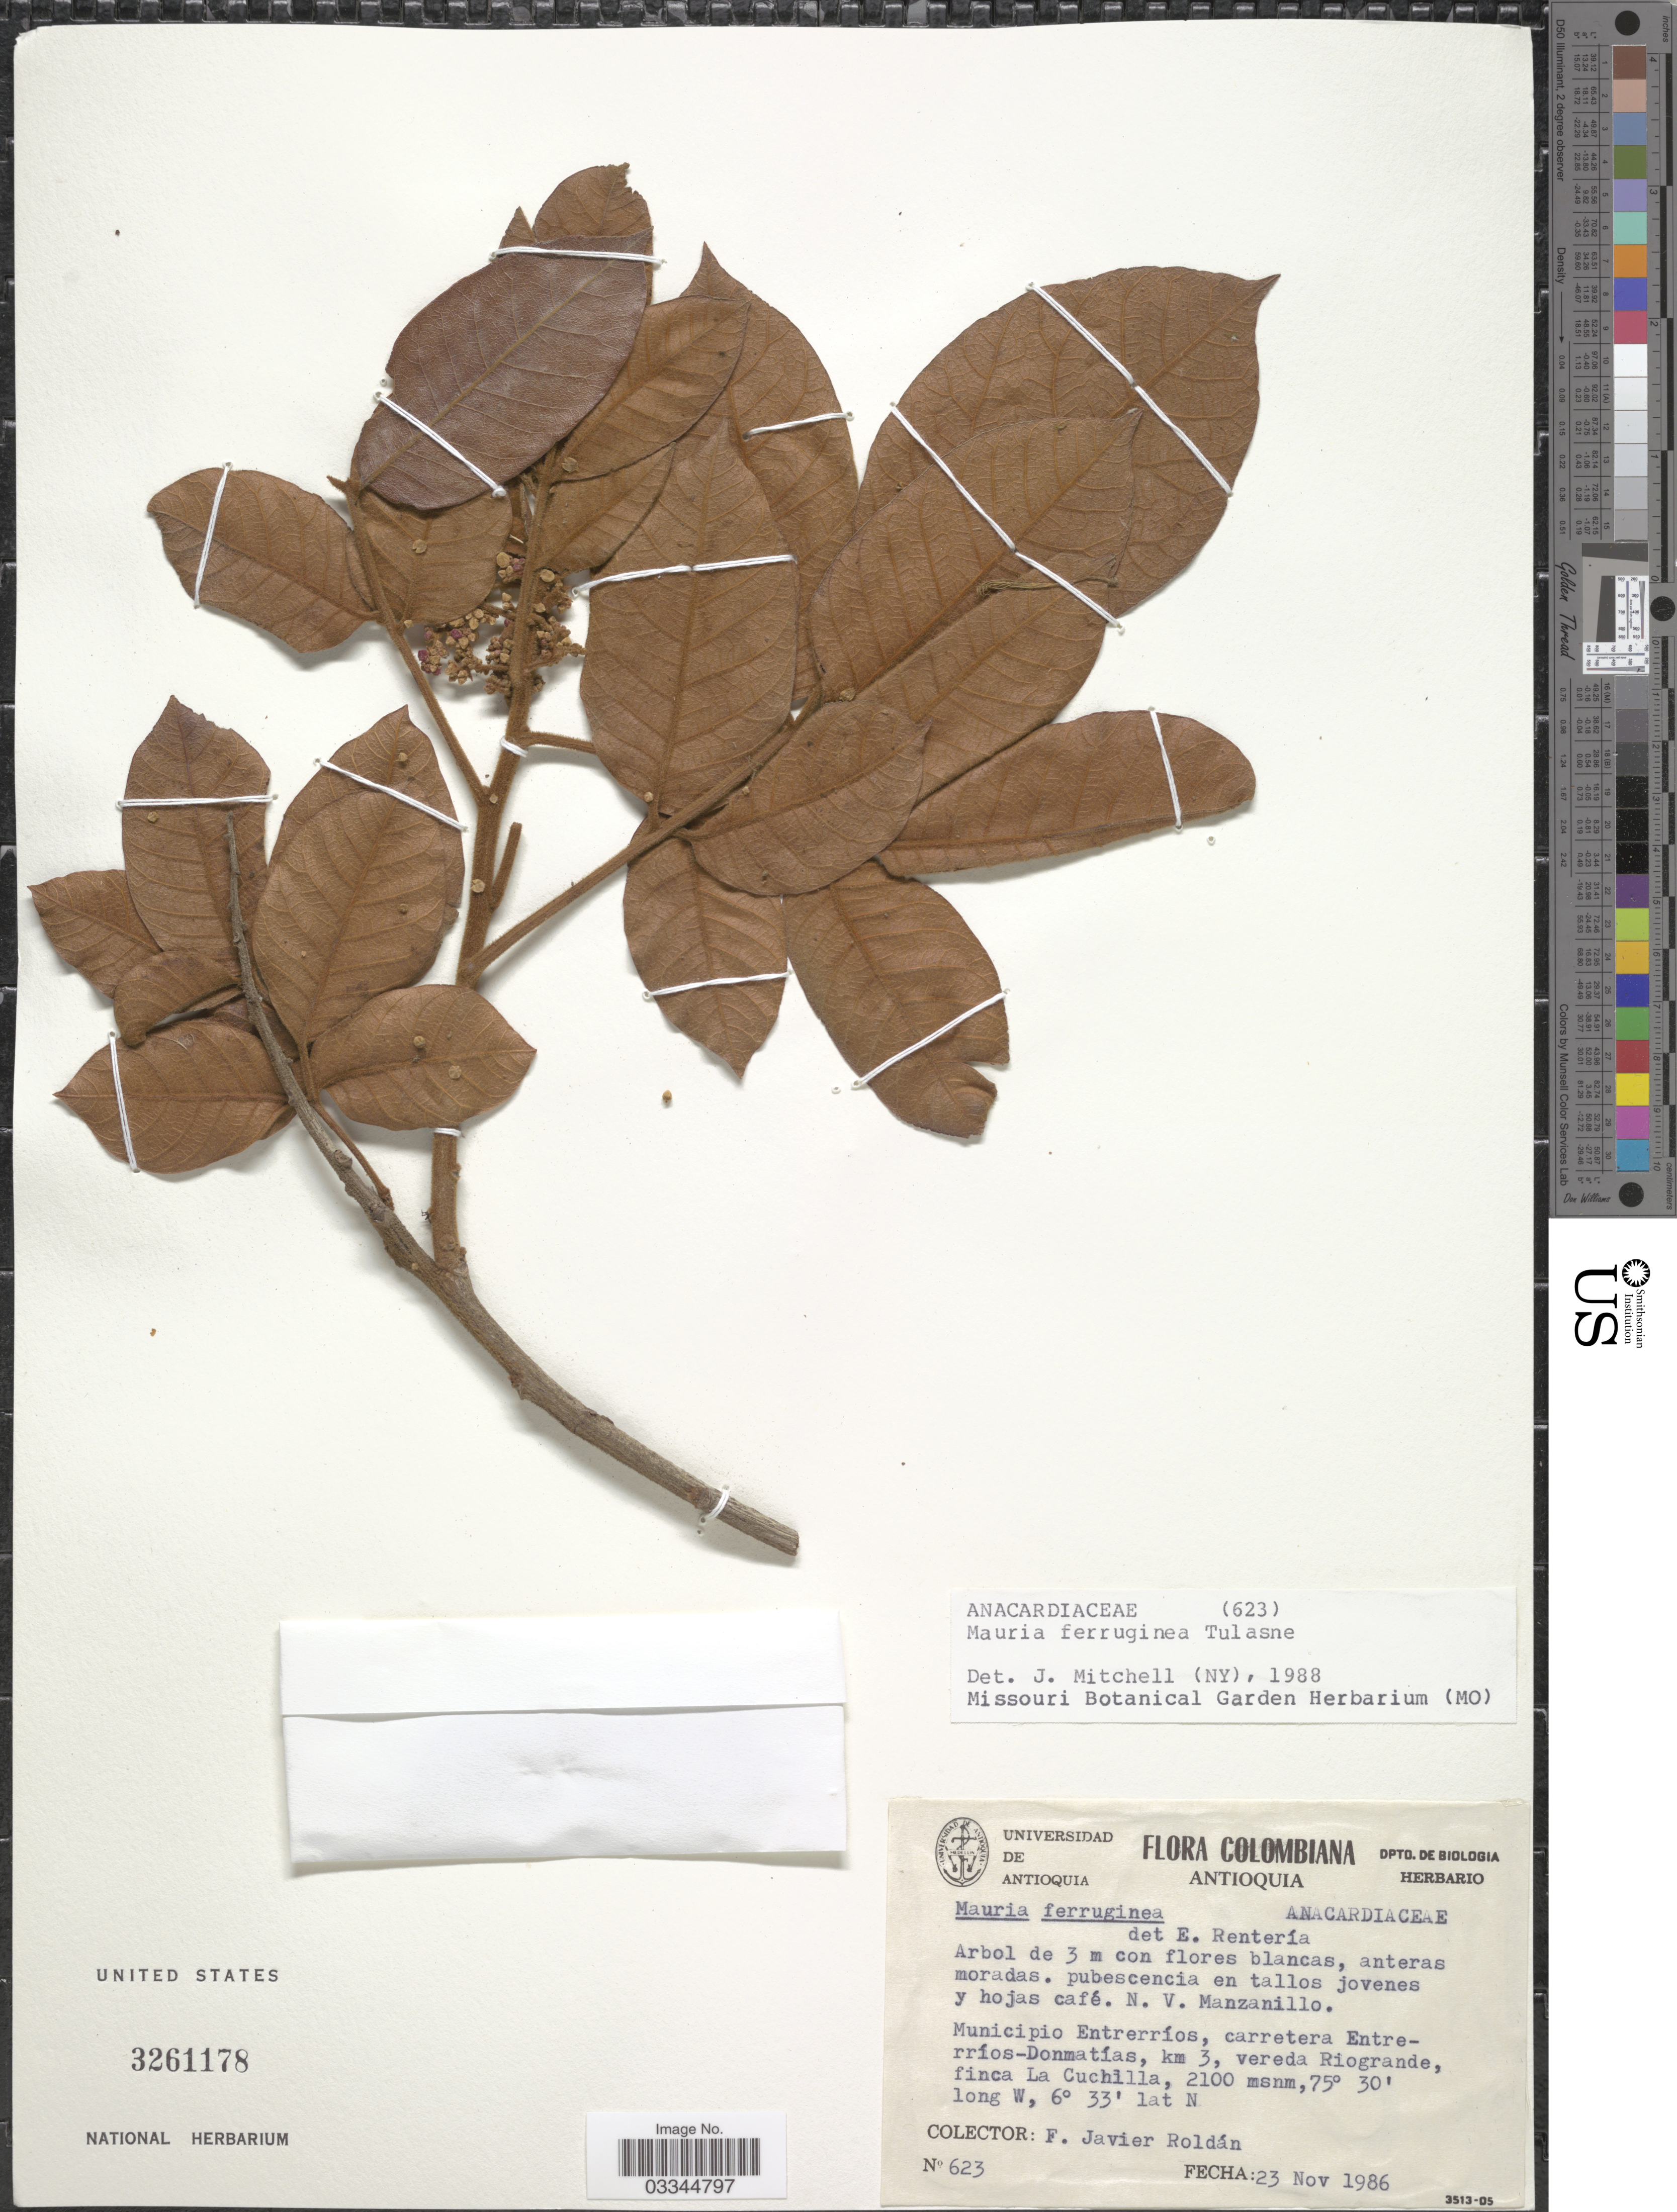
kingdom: Plantae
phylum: Tracheophyta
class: Magnoliopsida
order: Sapindales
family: Anacardiaceae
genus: Mauria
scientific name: Mauria ferruginea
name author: Tul.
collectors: F. J. Roldán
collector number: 623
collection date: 1986-11-23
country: Colombia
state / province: Antioquia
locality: Municipio Entrerríos, carretera Entrerríos-Donmatías, km 3, vereda Riogrande, finca La Cuchilla.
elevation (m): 2100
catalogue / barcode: US 3261178